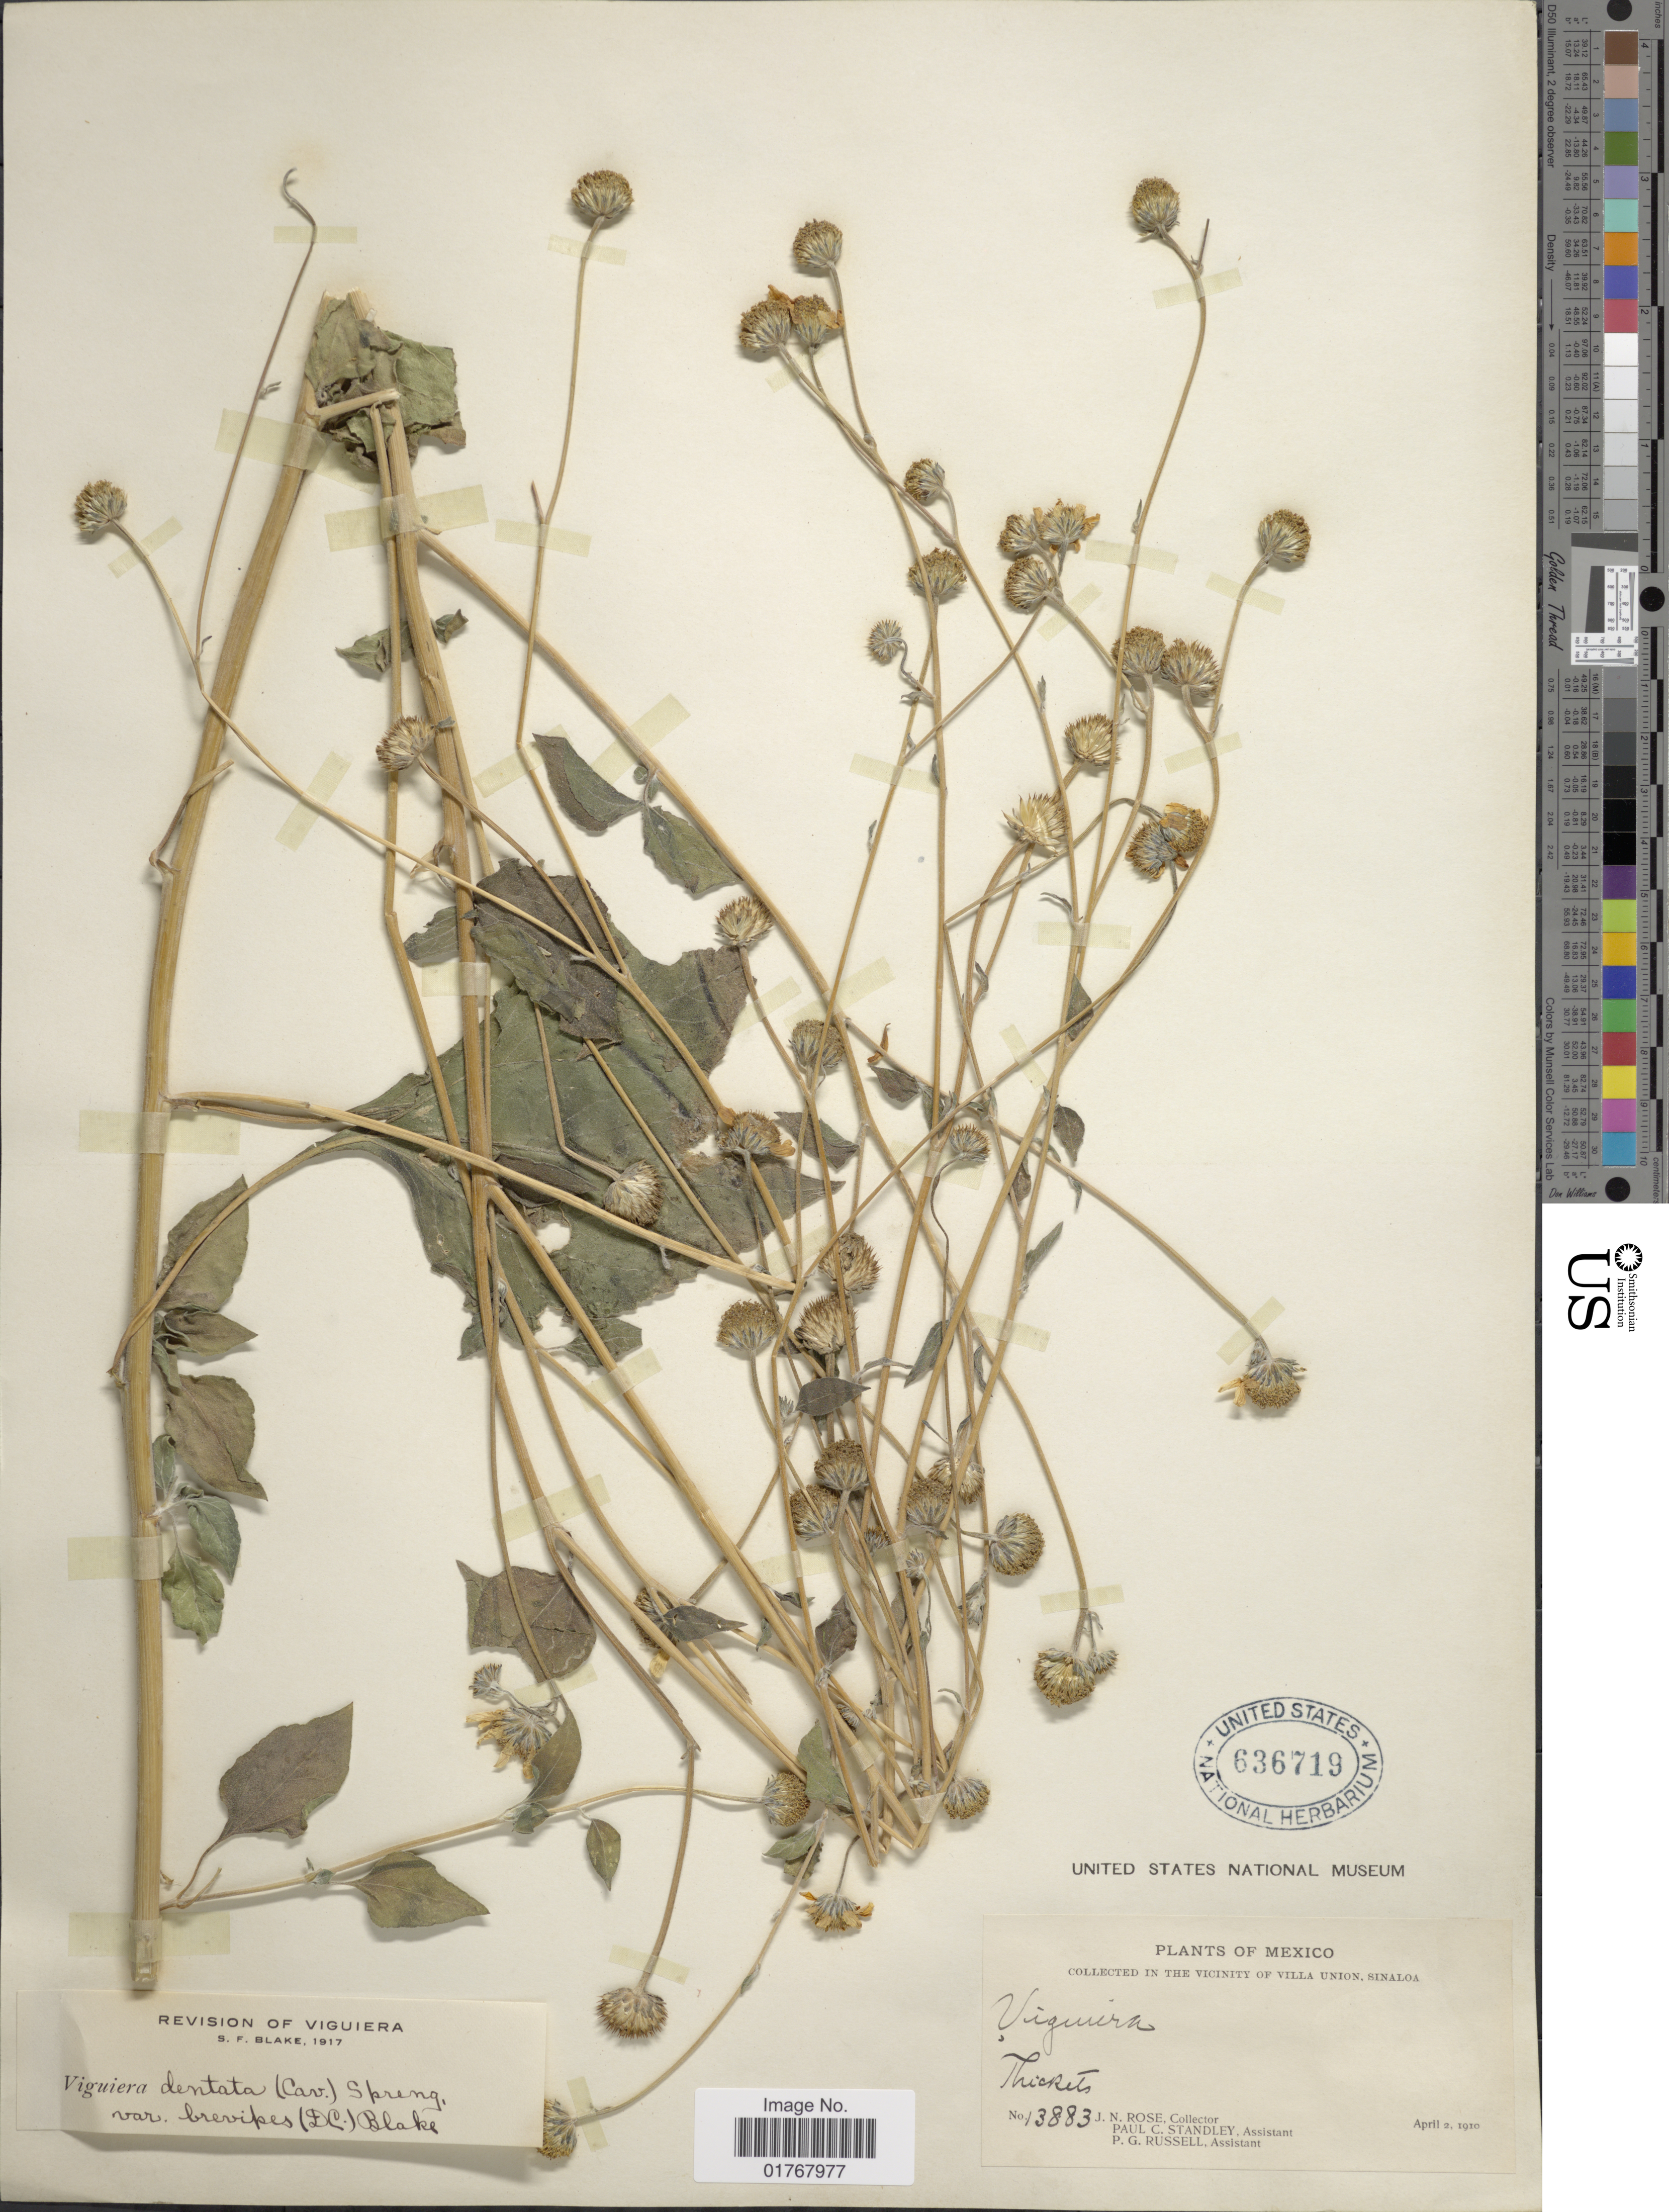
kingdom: Plantae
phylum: Tracheophyta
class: Magnoliopsida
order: Asterales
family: Asteraceae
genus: Viguiera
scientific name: Viguiera dentata var. brevipes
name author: (DC.) S.F. Blake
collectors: J. N. Rose, P. C. Standley & P. G. Russell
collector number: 13883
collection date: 1910-04-02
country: Mexico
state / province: Sinaloa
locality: In the vicinity of Vialla Union, Thickets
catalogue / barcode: US 636719